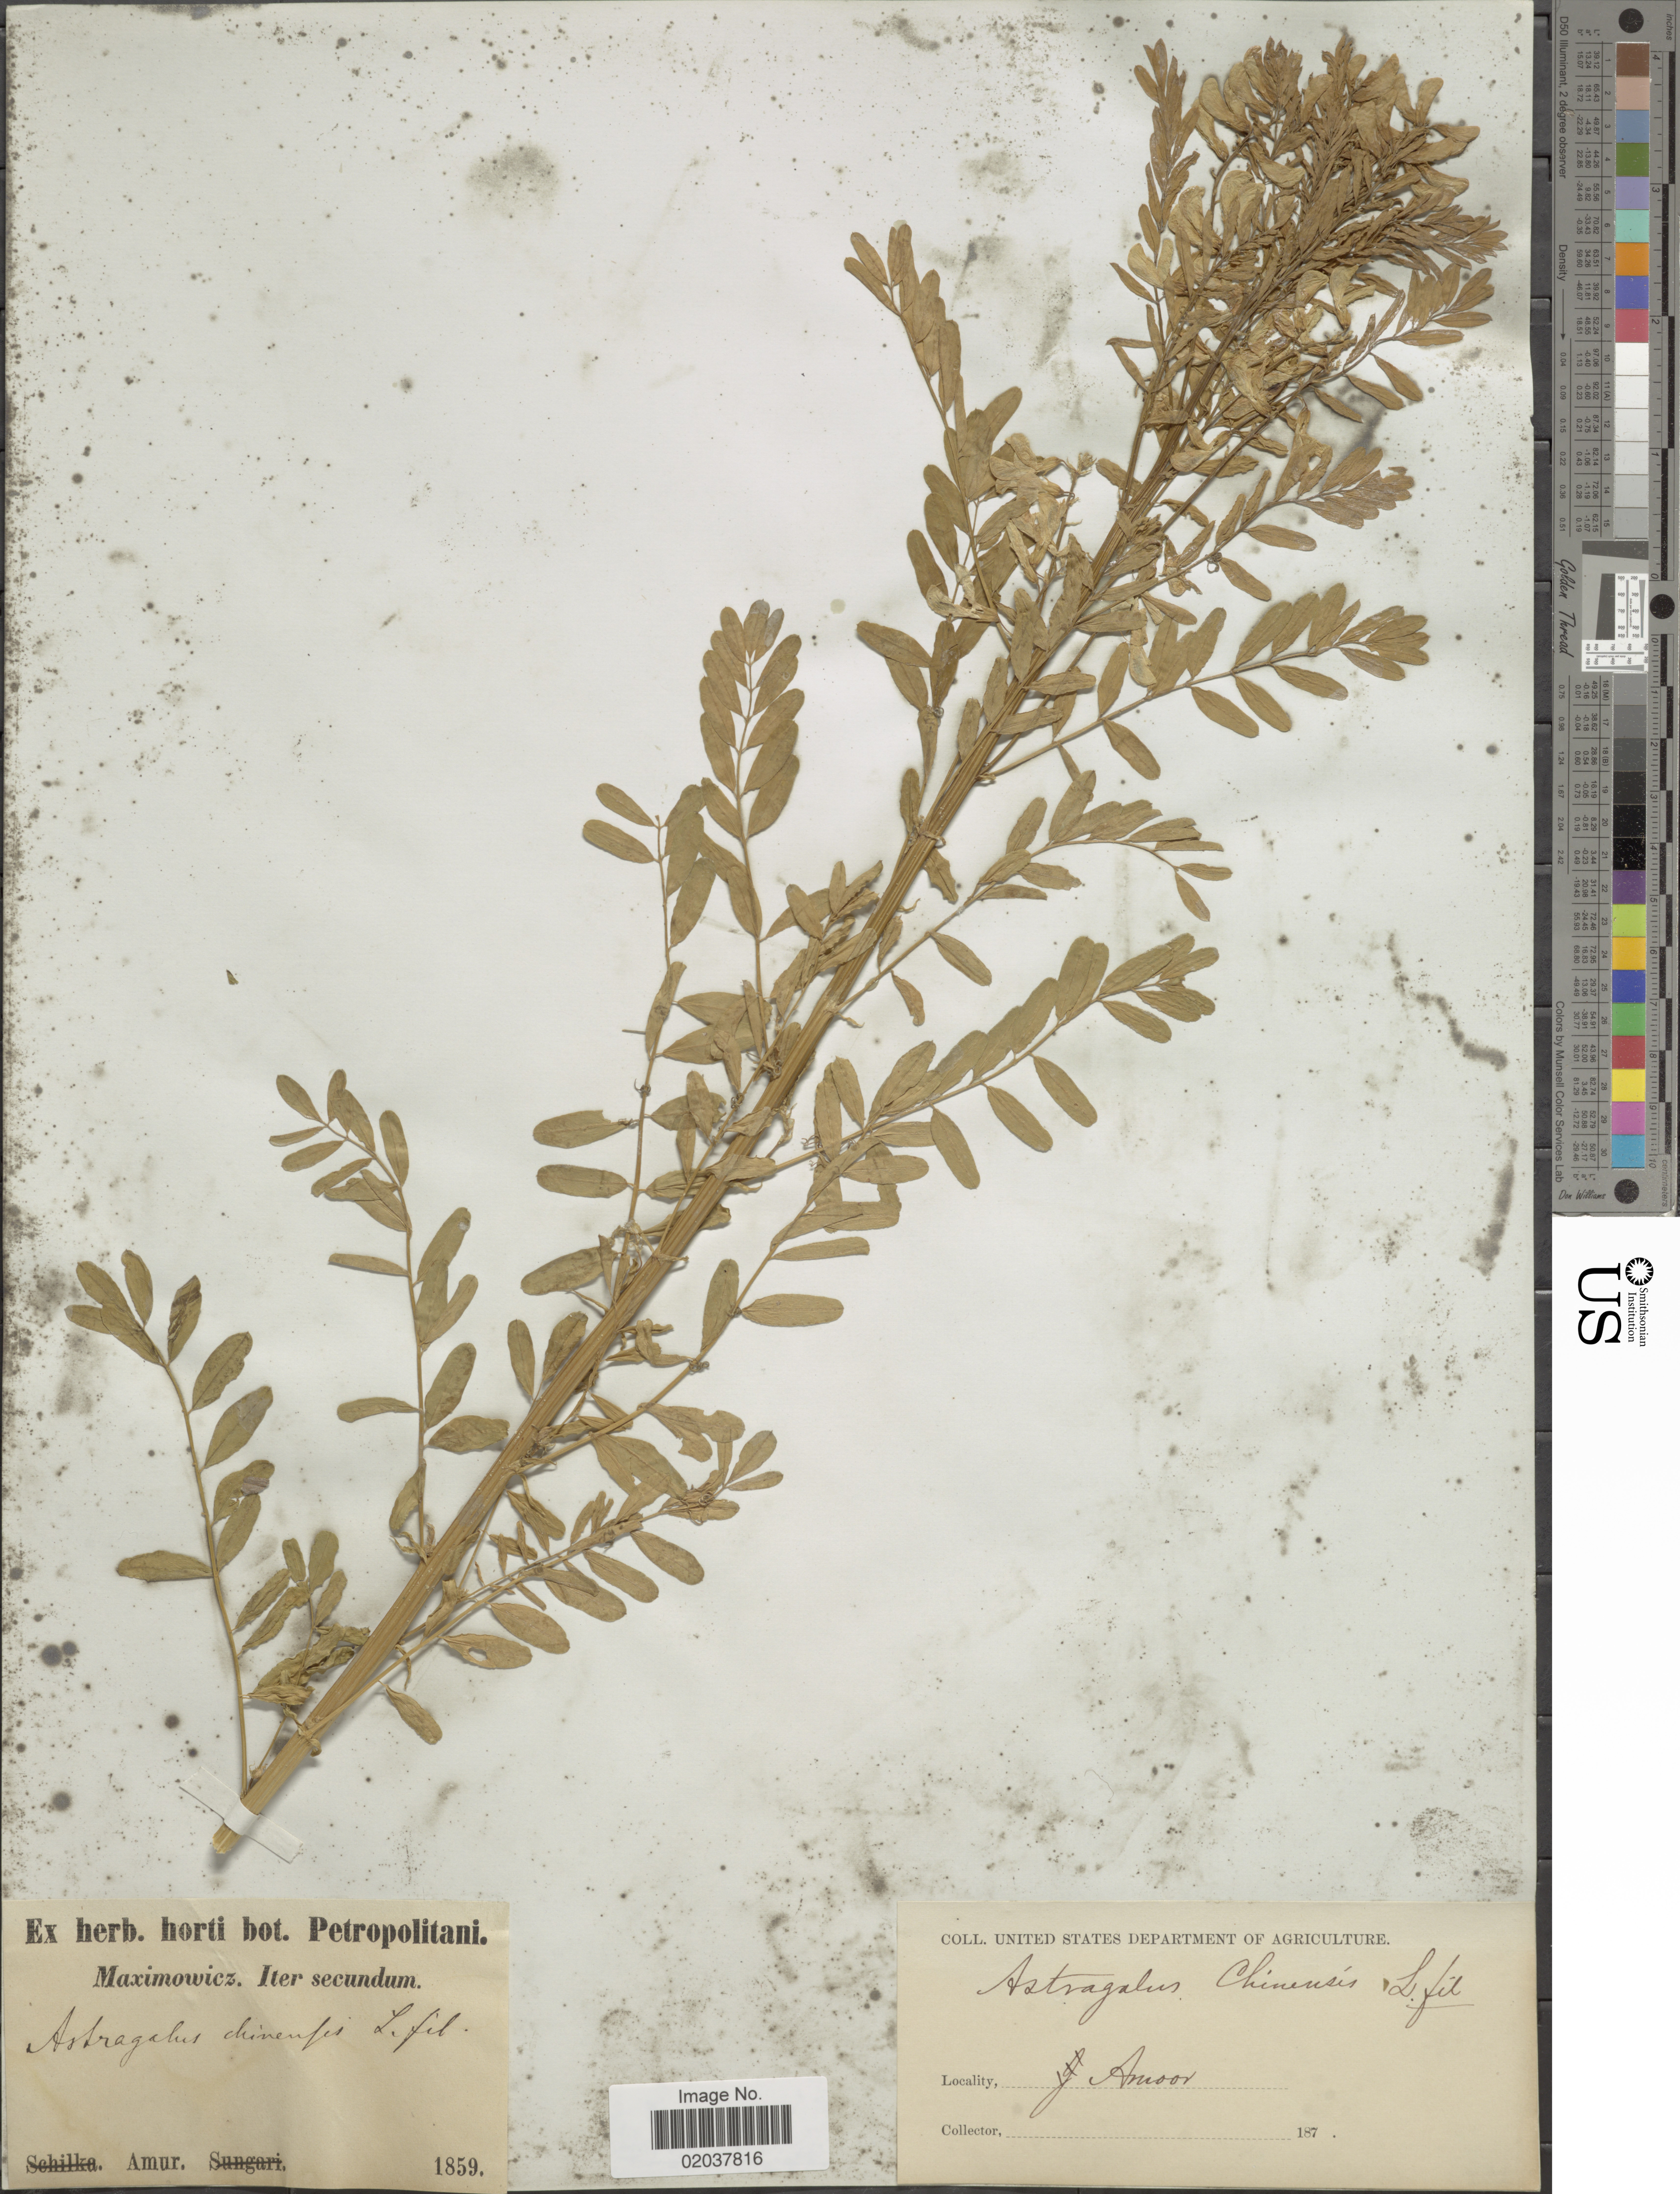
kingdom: Plantae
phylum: Tracheophyta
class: Magnoliopsida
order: Fabales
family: Fabaceae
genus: Astragalus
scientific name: Astragalus chinensis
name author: L.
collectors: -. Maximowicz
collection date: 1859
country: Russian Federation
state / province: Amur